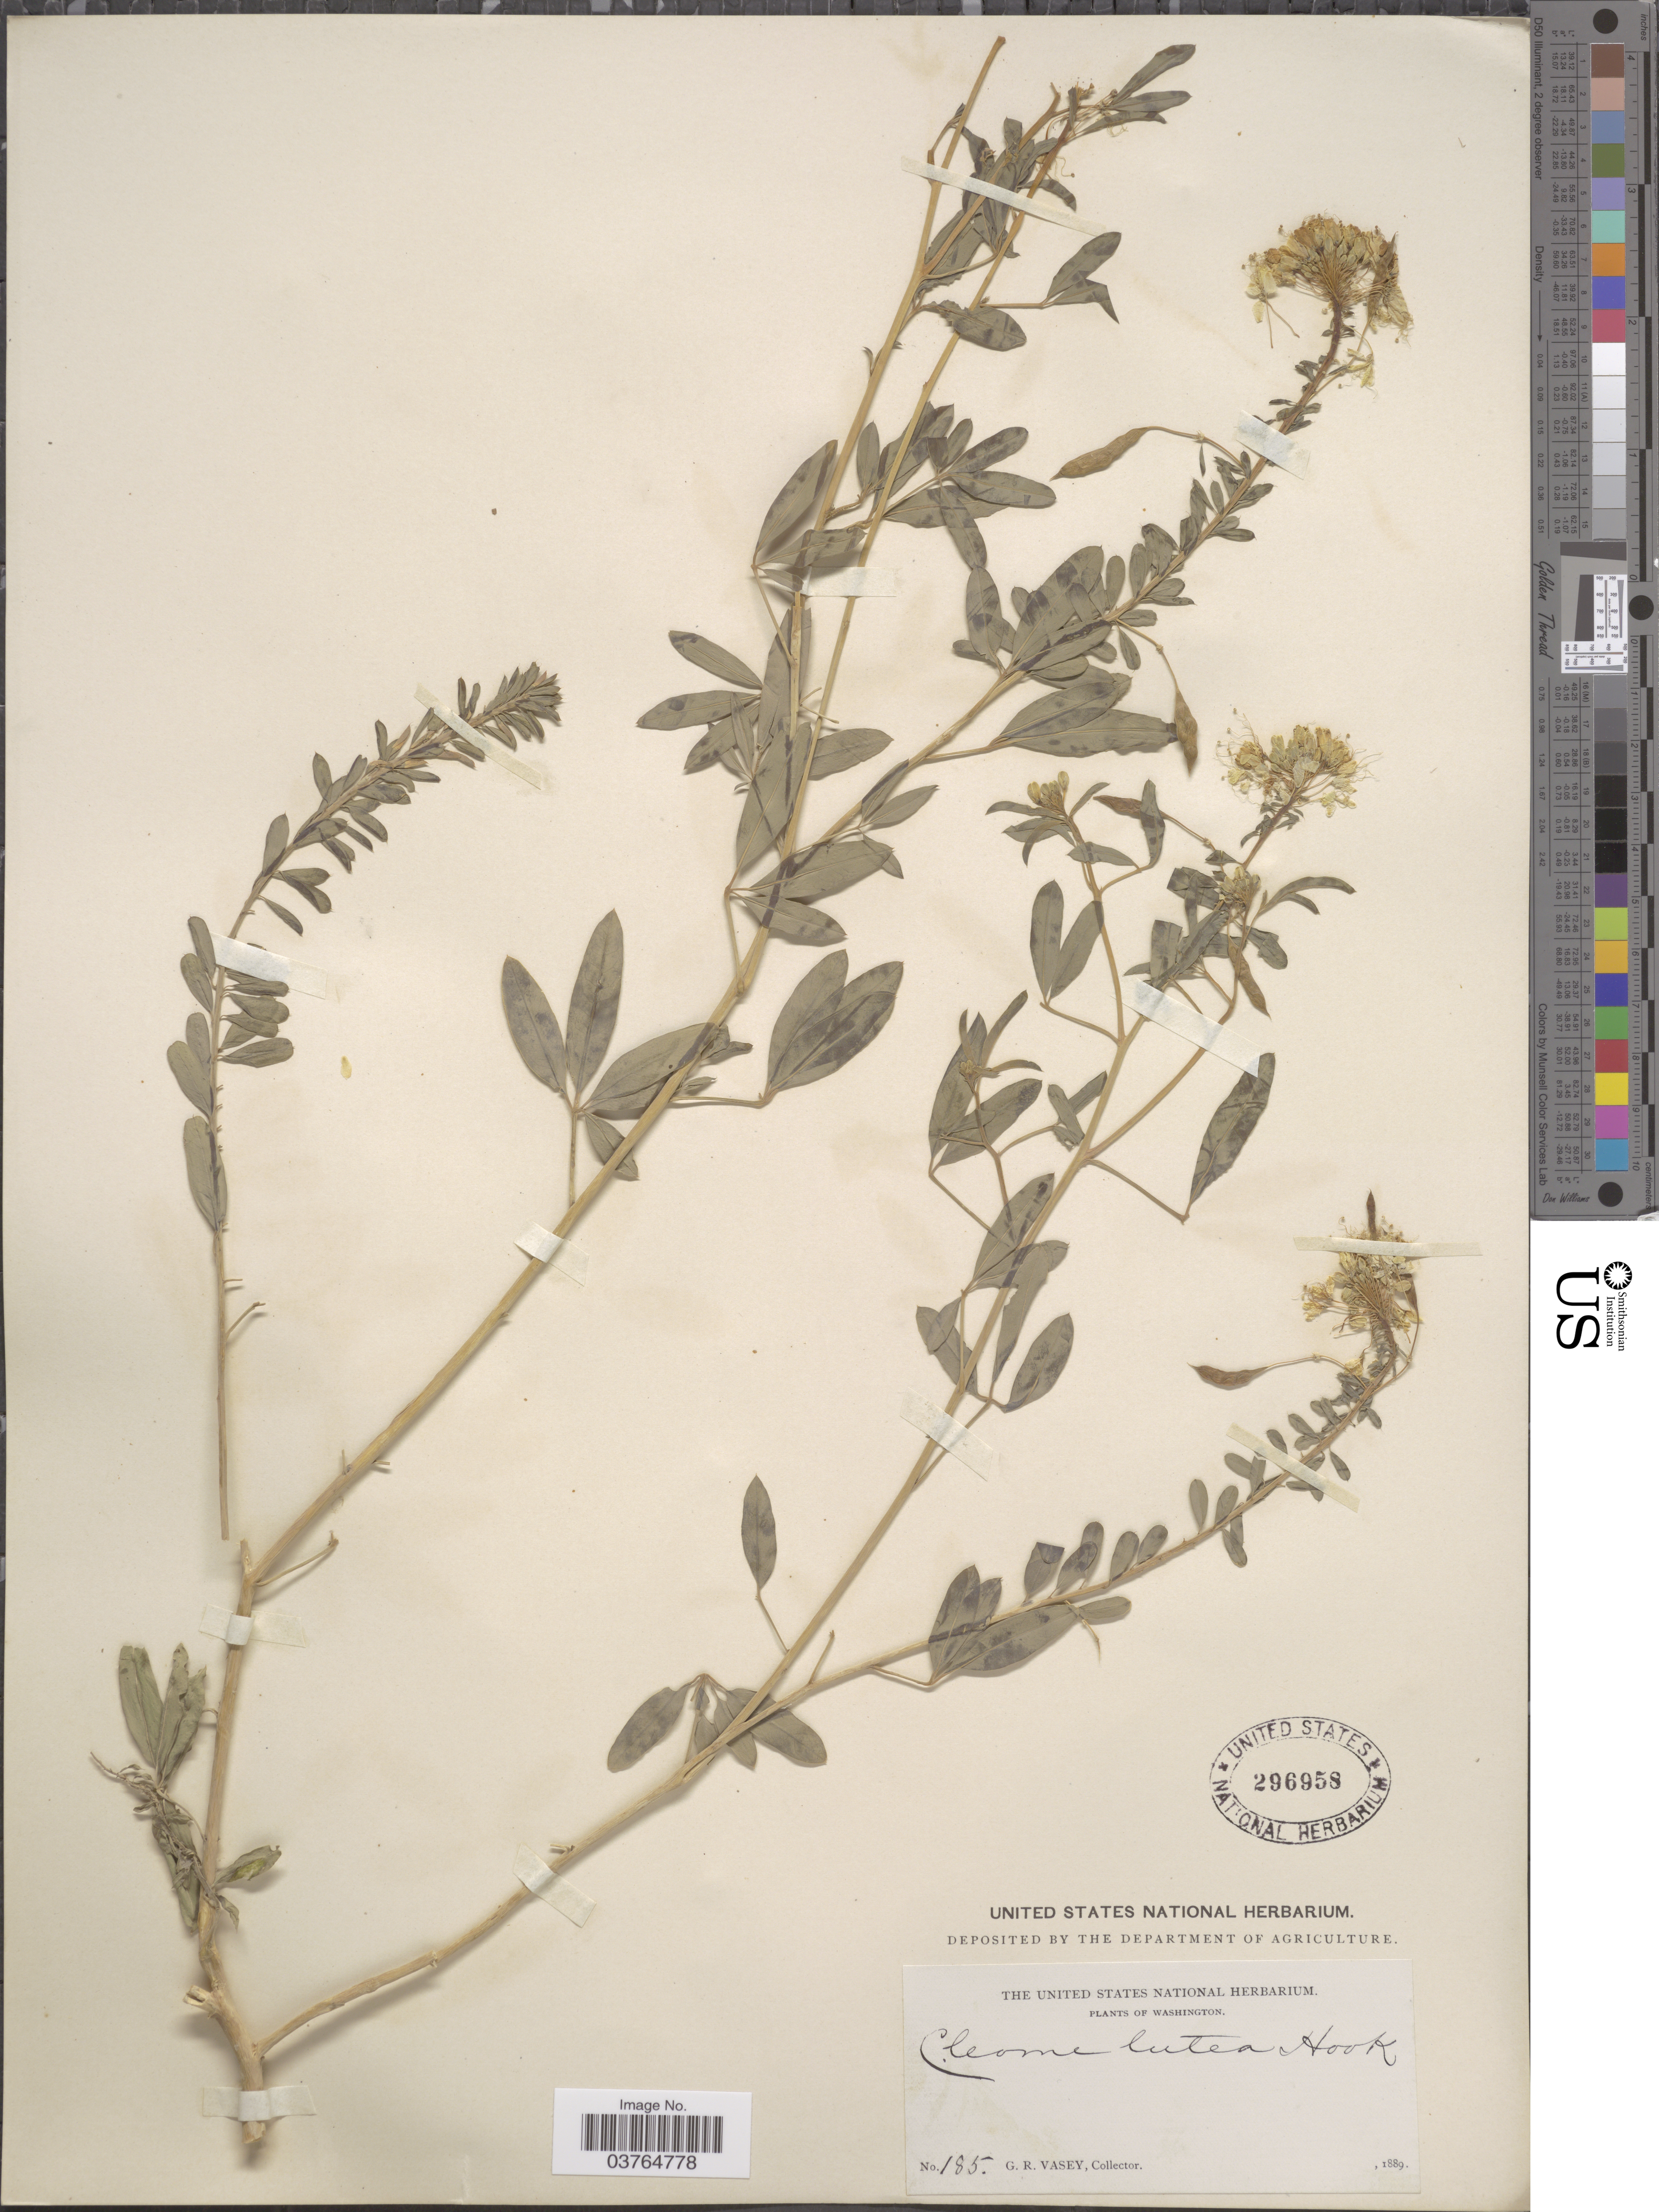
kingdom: Plantae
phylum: Tracheophyta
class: Magnoliopsida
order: Brassicales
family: Cleomaceae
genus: Cleomella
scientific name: Cleomella lutea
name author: (Hook.) Roalson & J.C. Hall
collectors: G. R. Vasey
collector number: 185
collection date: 1889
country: United States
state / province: Washington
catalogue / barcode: US 296958